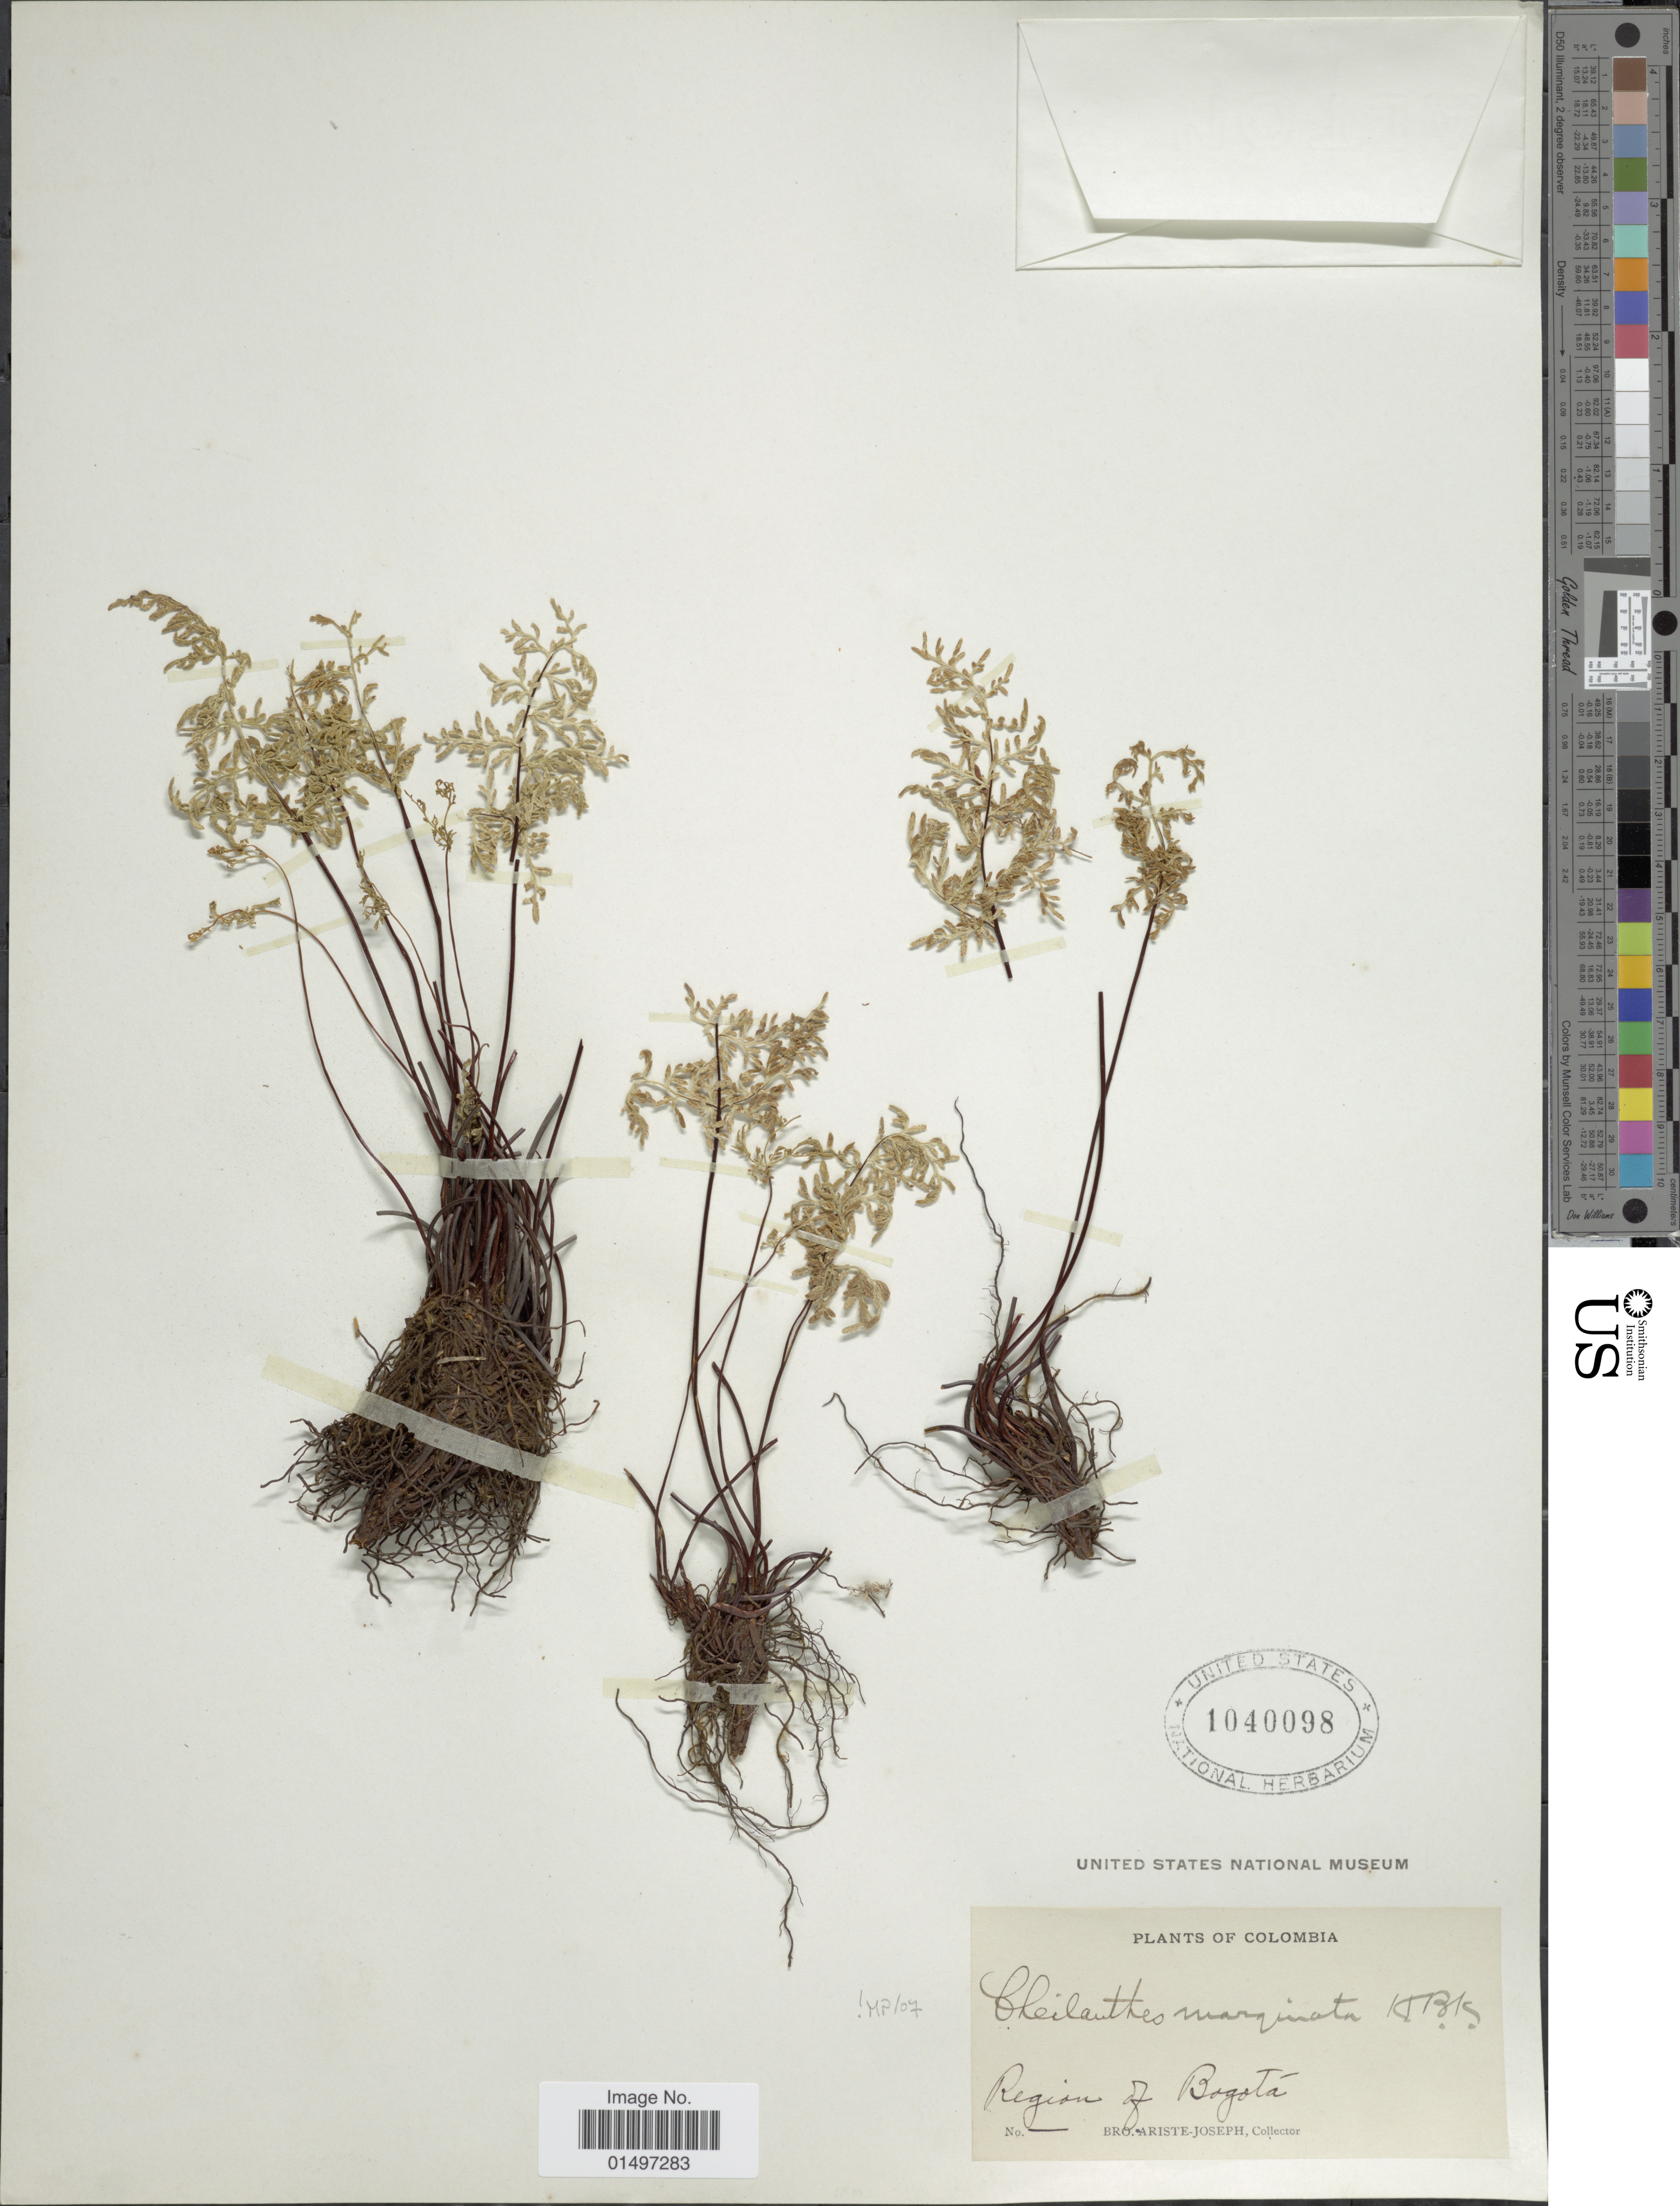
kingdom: Plantae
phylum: Tracheophyta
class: Polypodiopsida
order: Polypodiales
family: Pteridaceae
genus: Gaga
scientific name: Gaga hirsuta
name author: (Link) Fay W. Li & Windham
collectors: Bro. Ariste-Joseph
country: Colombia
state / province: Bogota D.C.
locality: Region of Bogota.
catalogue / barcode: US 1040098